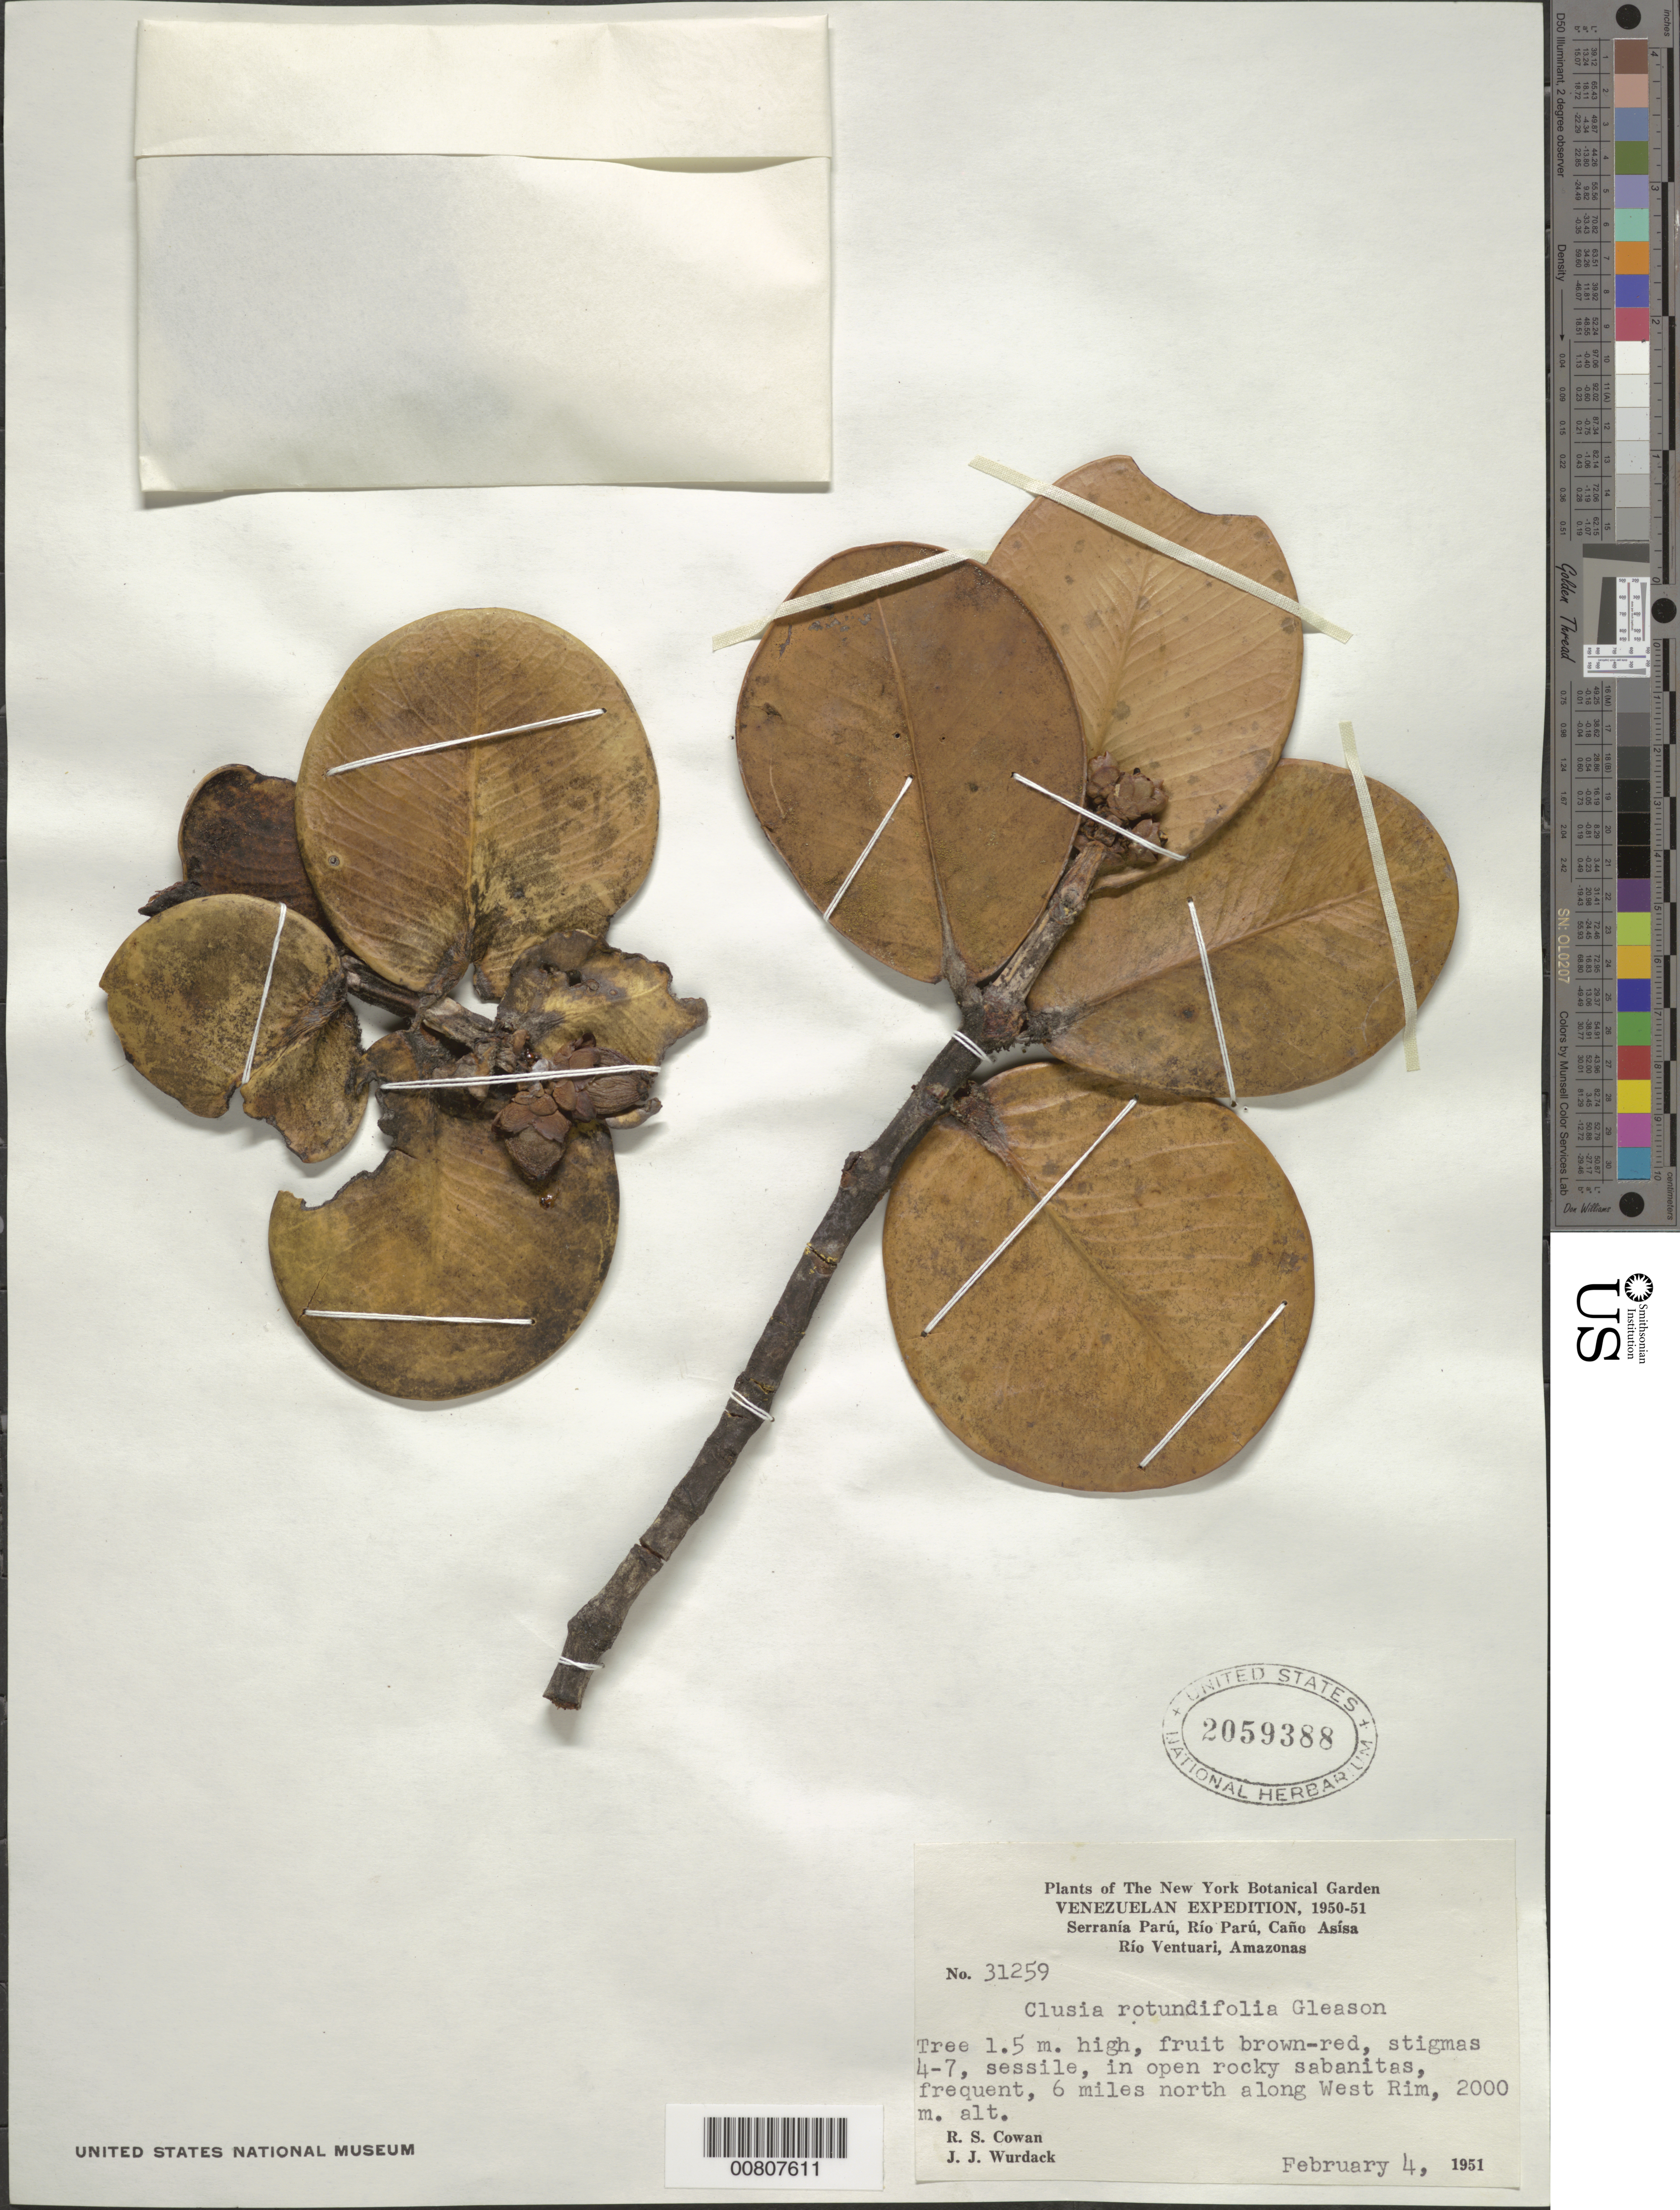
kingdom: Plantae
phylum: Tracheophyta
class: Magnoliopsida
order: Malpighiales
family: Clusiaceae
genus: Clusia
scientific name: Clusia rotundifolia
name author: Gleason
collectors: R. S. Cowan & J. J. Wurdack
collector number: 31259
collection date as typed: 4-Feb-51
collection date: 1951-02-04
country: Venezuela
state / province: Amazonas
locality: Serranía Parú, along West Rim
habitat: Open rocky sabanitas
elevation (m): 2000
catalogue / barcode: US 2059388